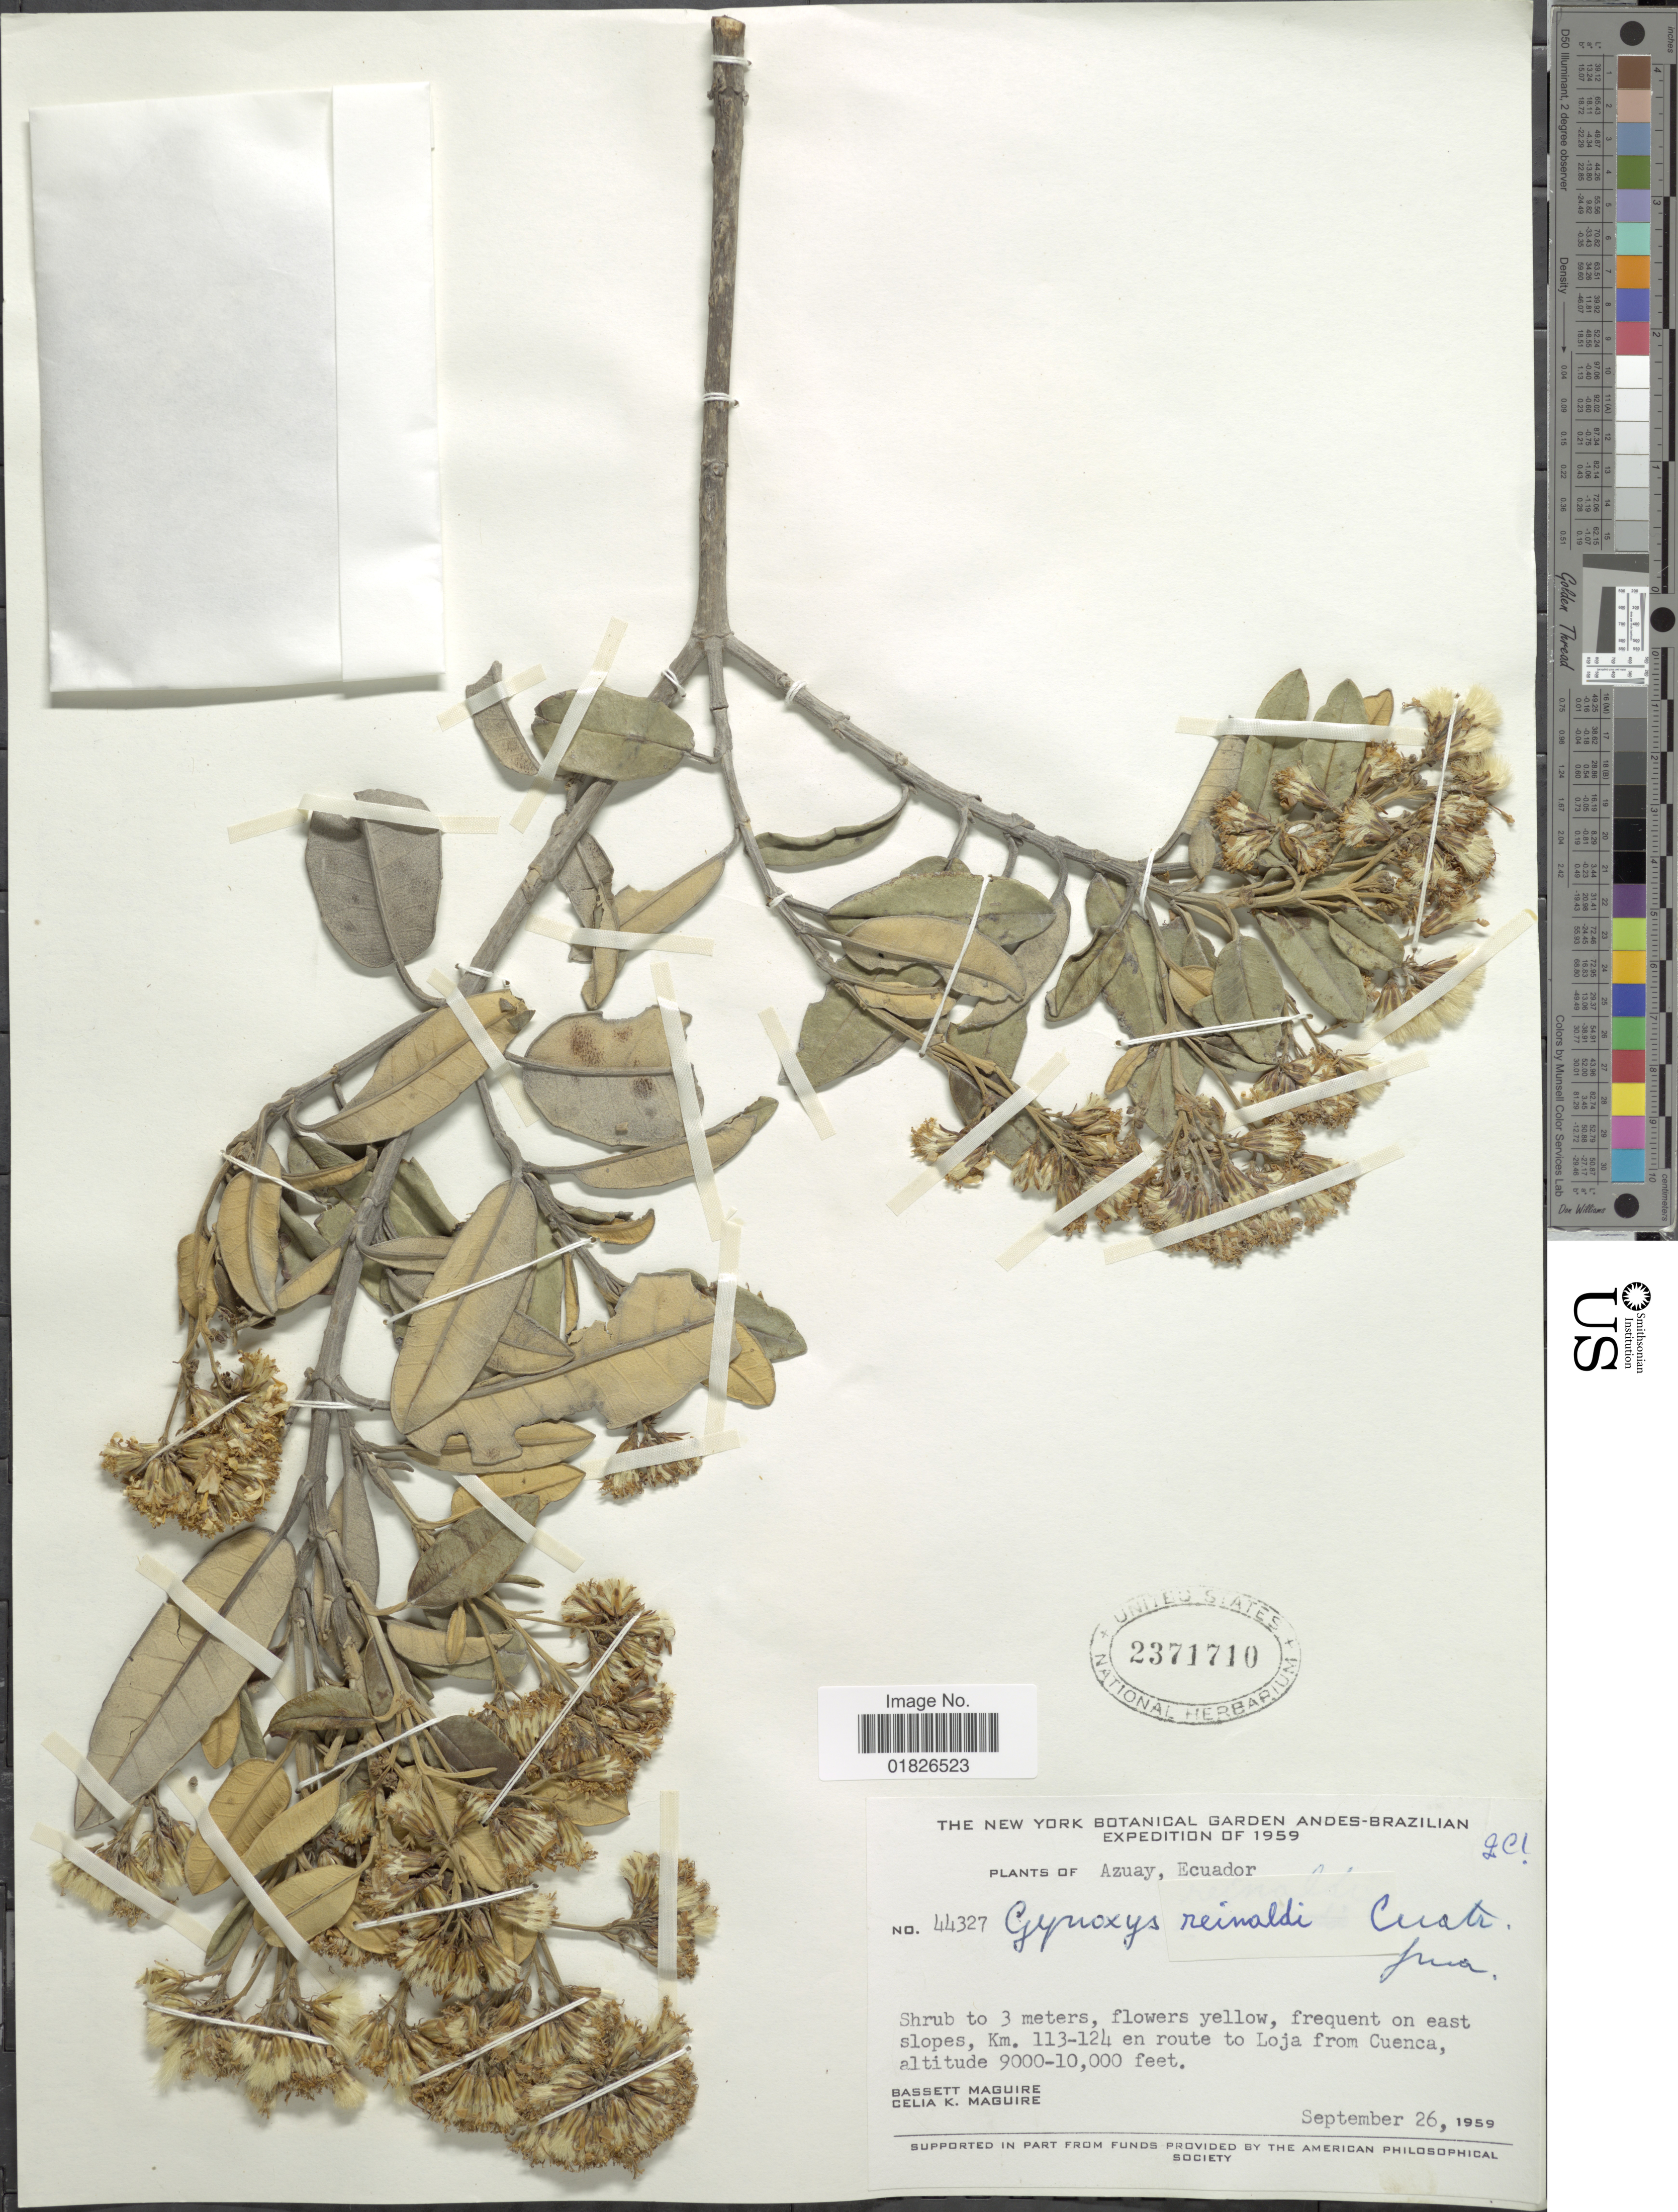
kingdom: Plantae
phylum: Tracheophyta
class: Magnoliopsida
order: Asterales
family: Asteraceae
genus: Gynoxys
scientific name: Gynoxys reinaldi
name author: Cuatrec.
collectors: B. Maguire & C. K. Maguire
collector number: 44327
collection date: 1959-09-26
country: Ecuador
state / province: Azuay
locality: Km 113-124 en route to Loja from Cuenca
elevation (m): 2743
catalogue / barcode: US 2371710